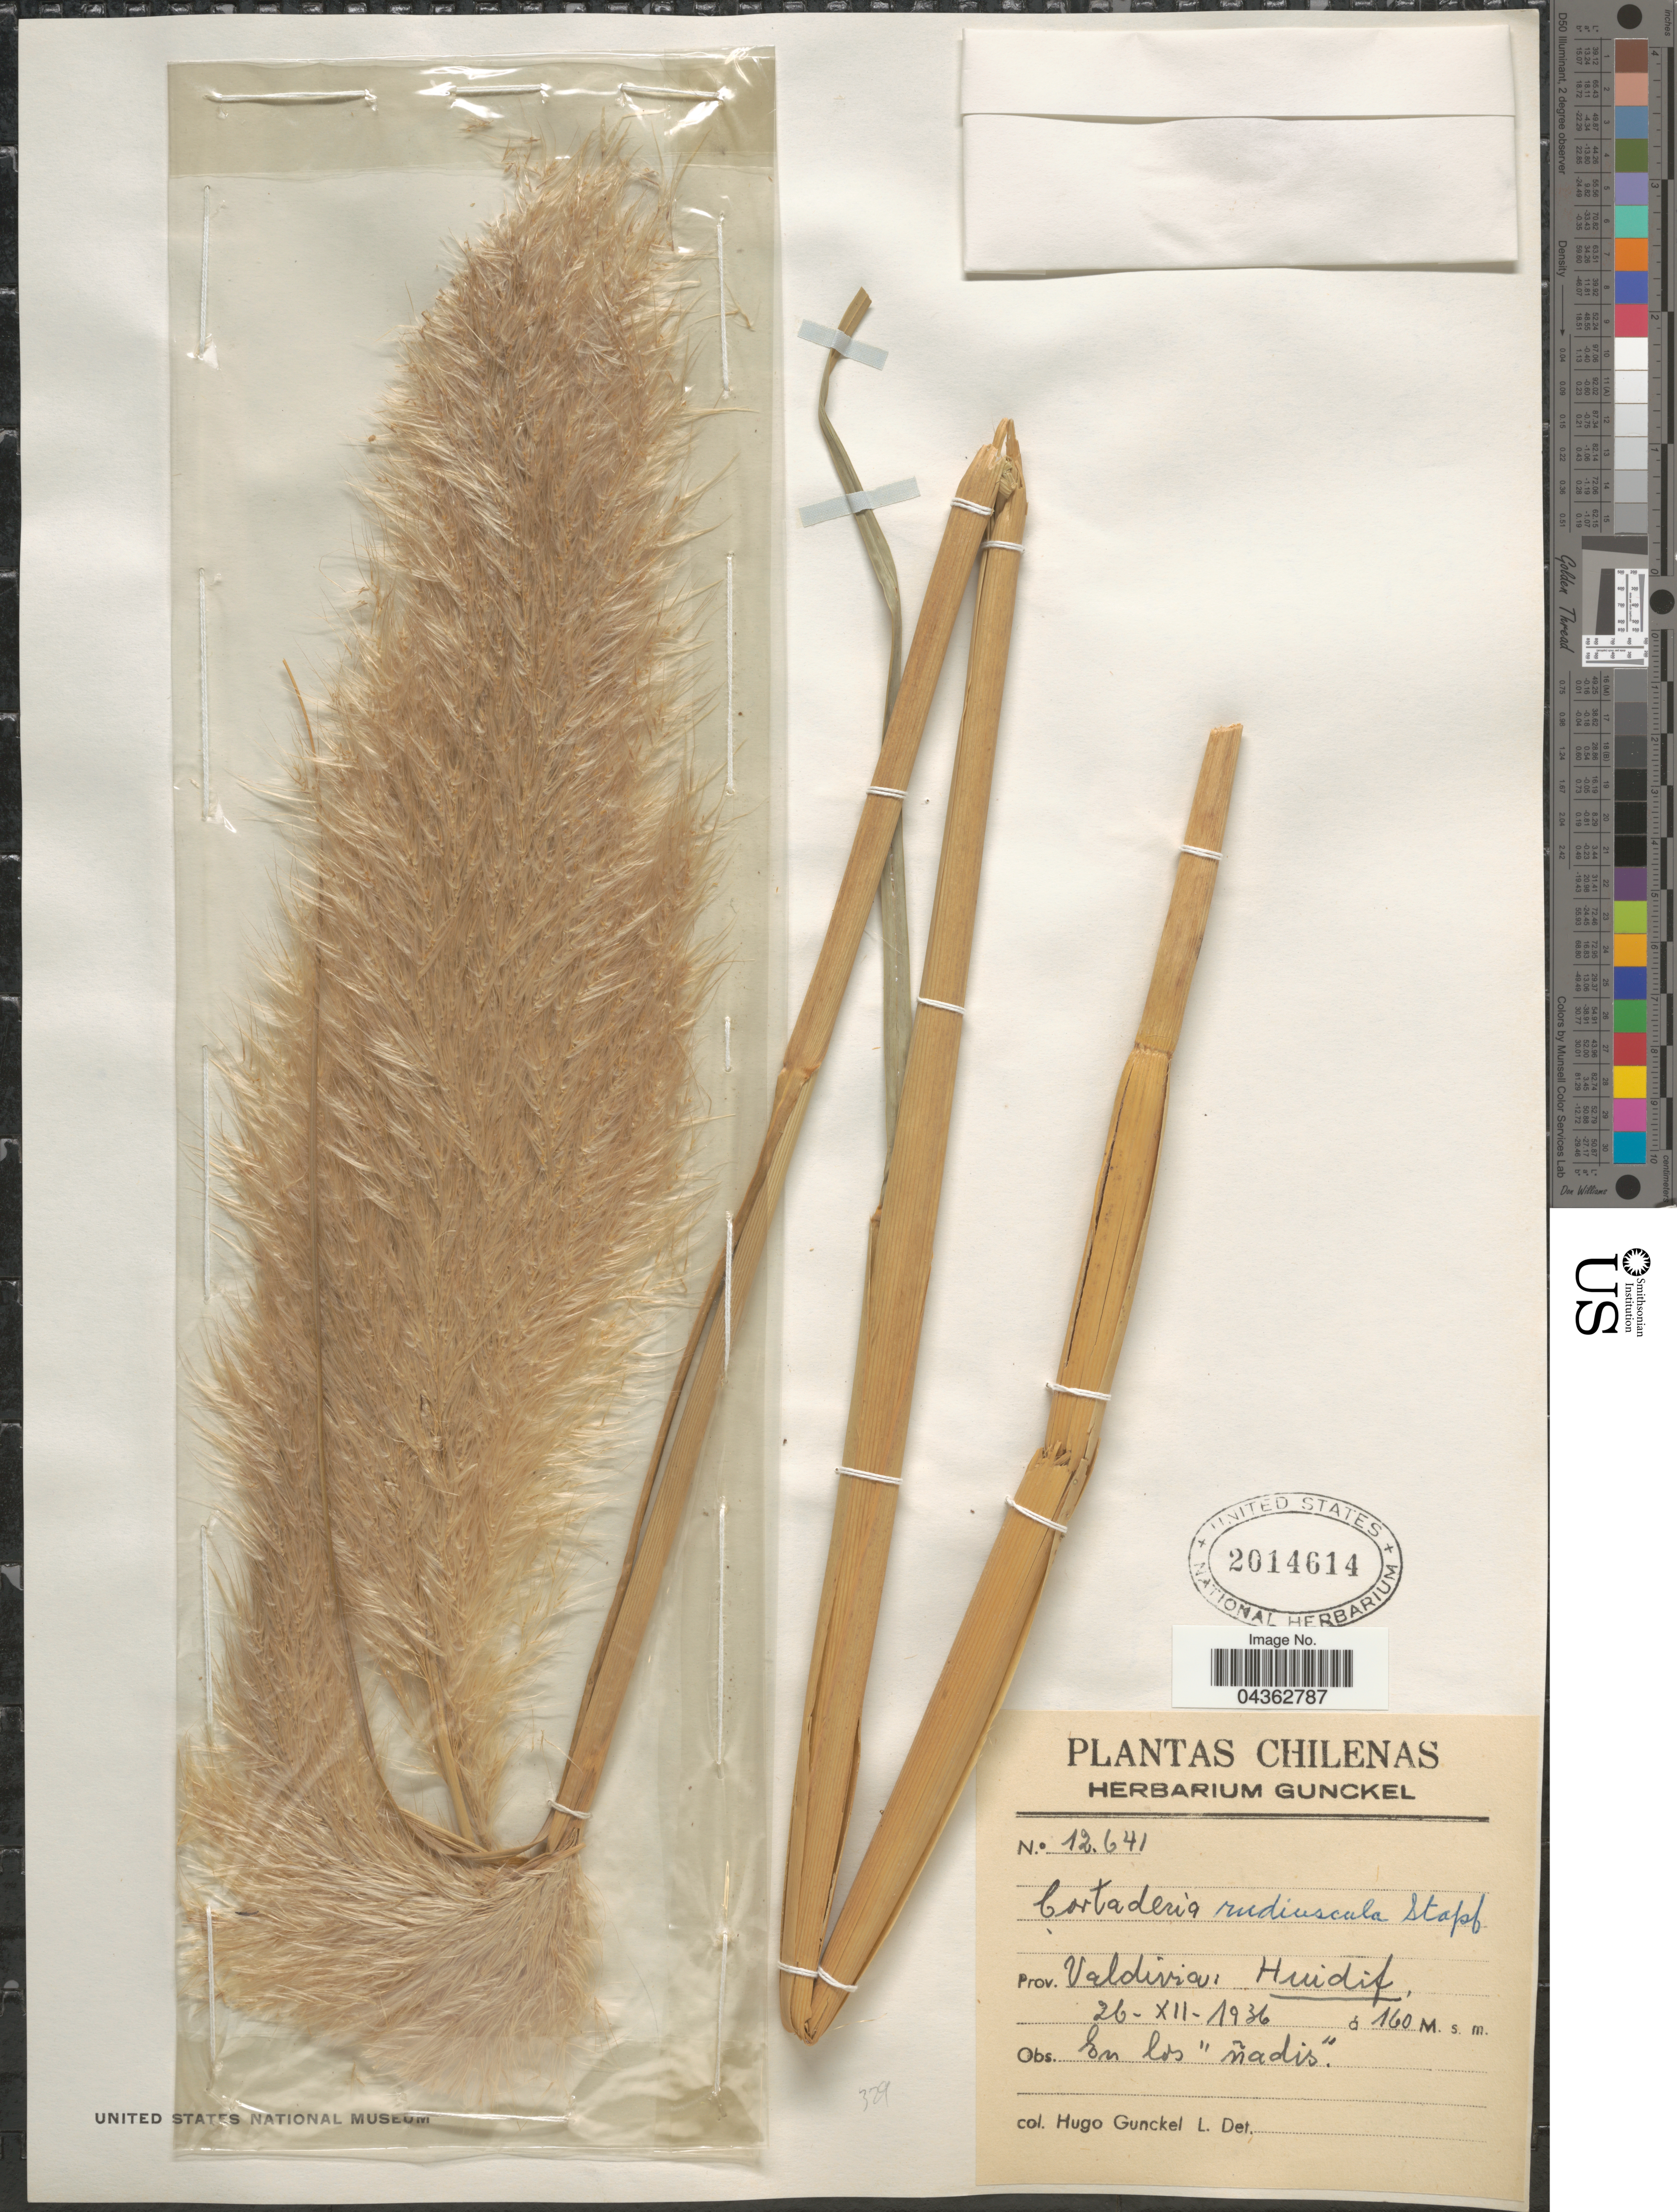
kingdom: Plantae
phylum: Tracheophyta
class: Liliopsida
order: Poales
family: Poaceae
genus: Cortaderia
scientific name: Cortaderia rudiuscula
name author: Stapf in Gardner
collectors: H. Gunckel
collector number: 12641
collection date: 1936-12-26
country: Chile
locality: Prov. Valdivia: Huidif.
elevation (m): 160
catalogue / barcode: US 2014614